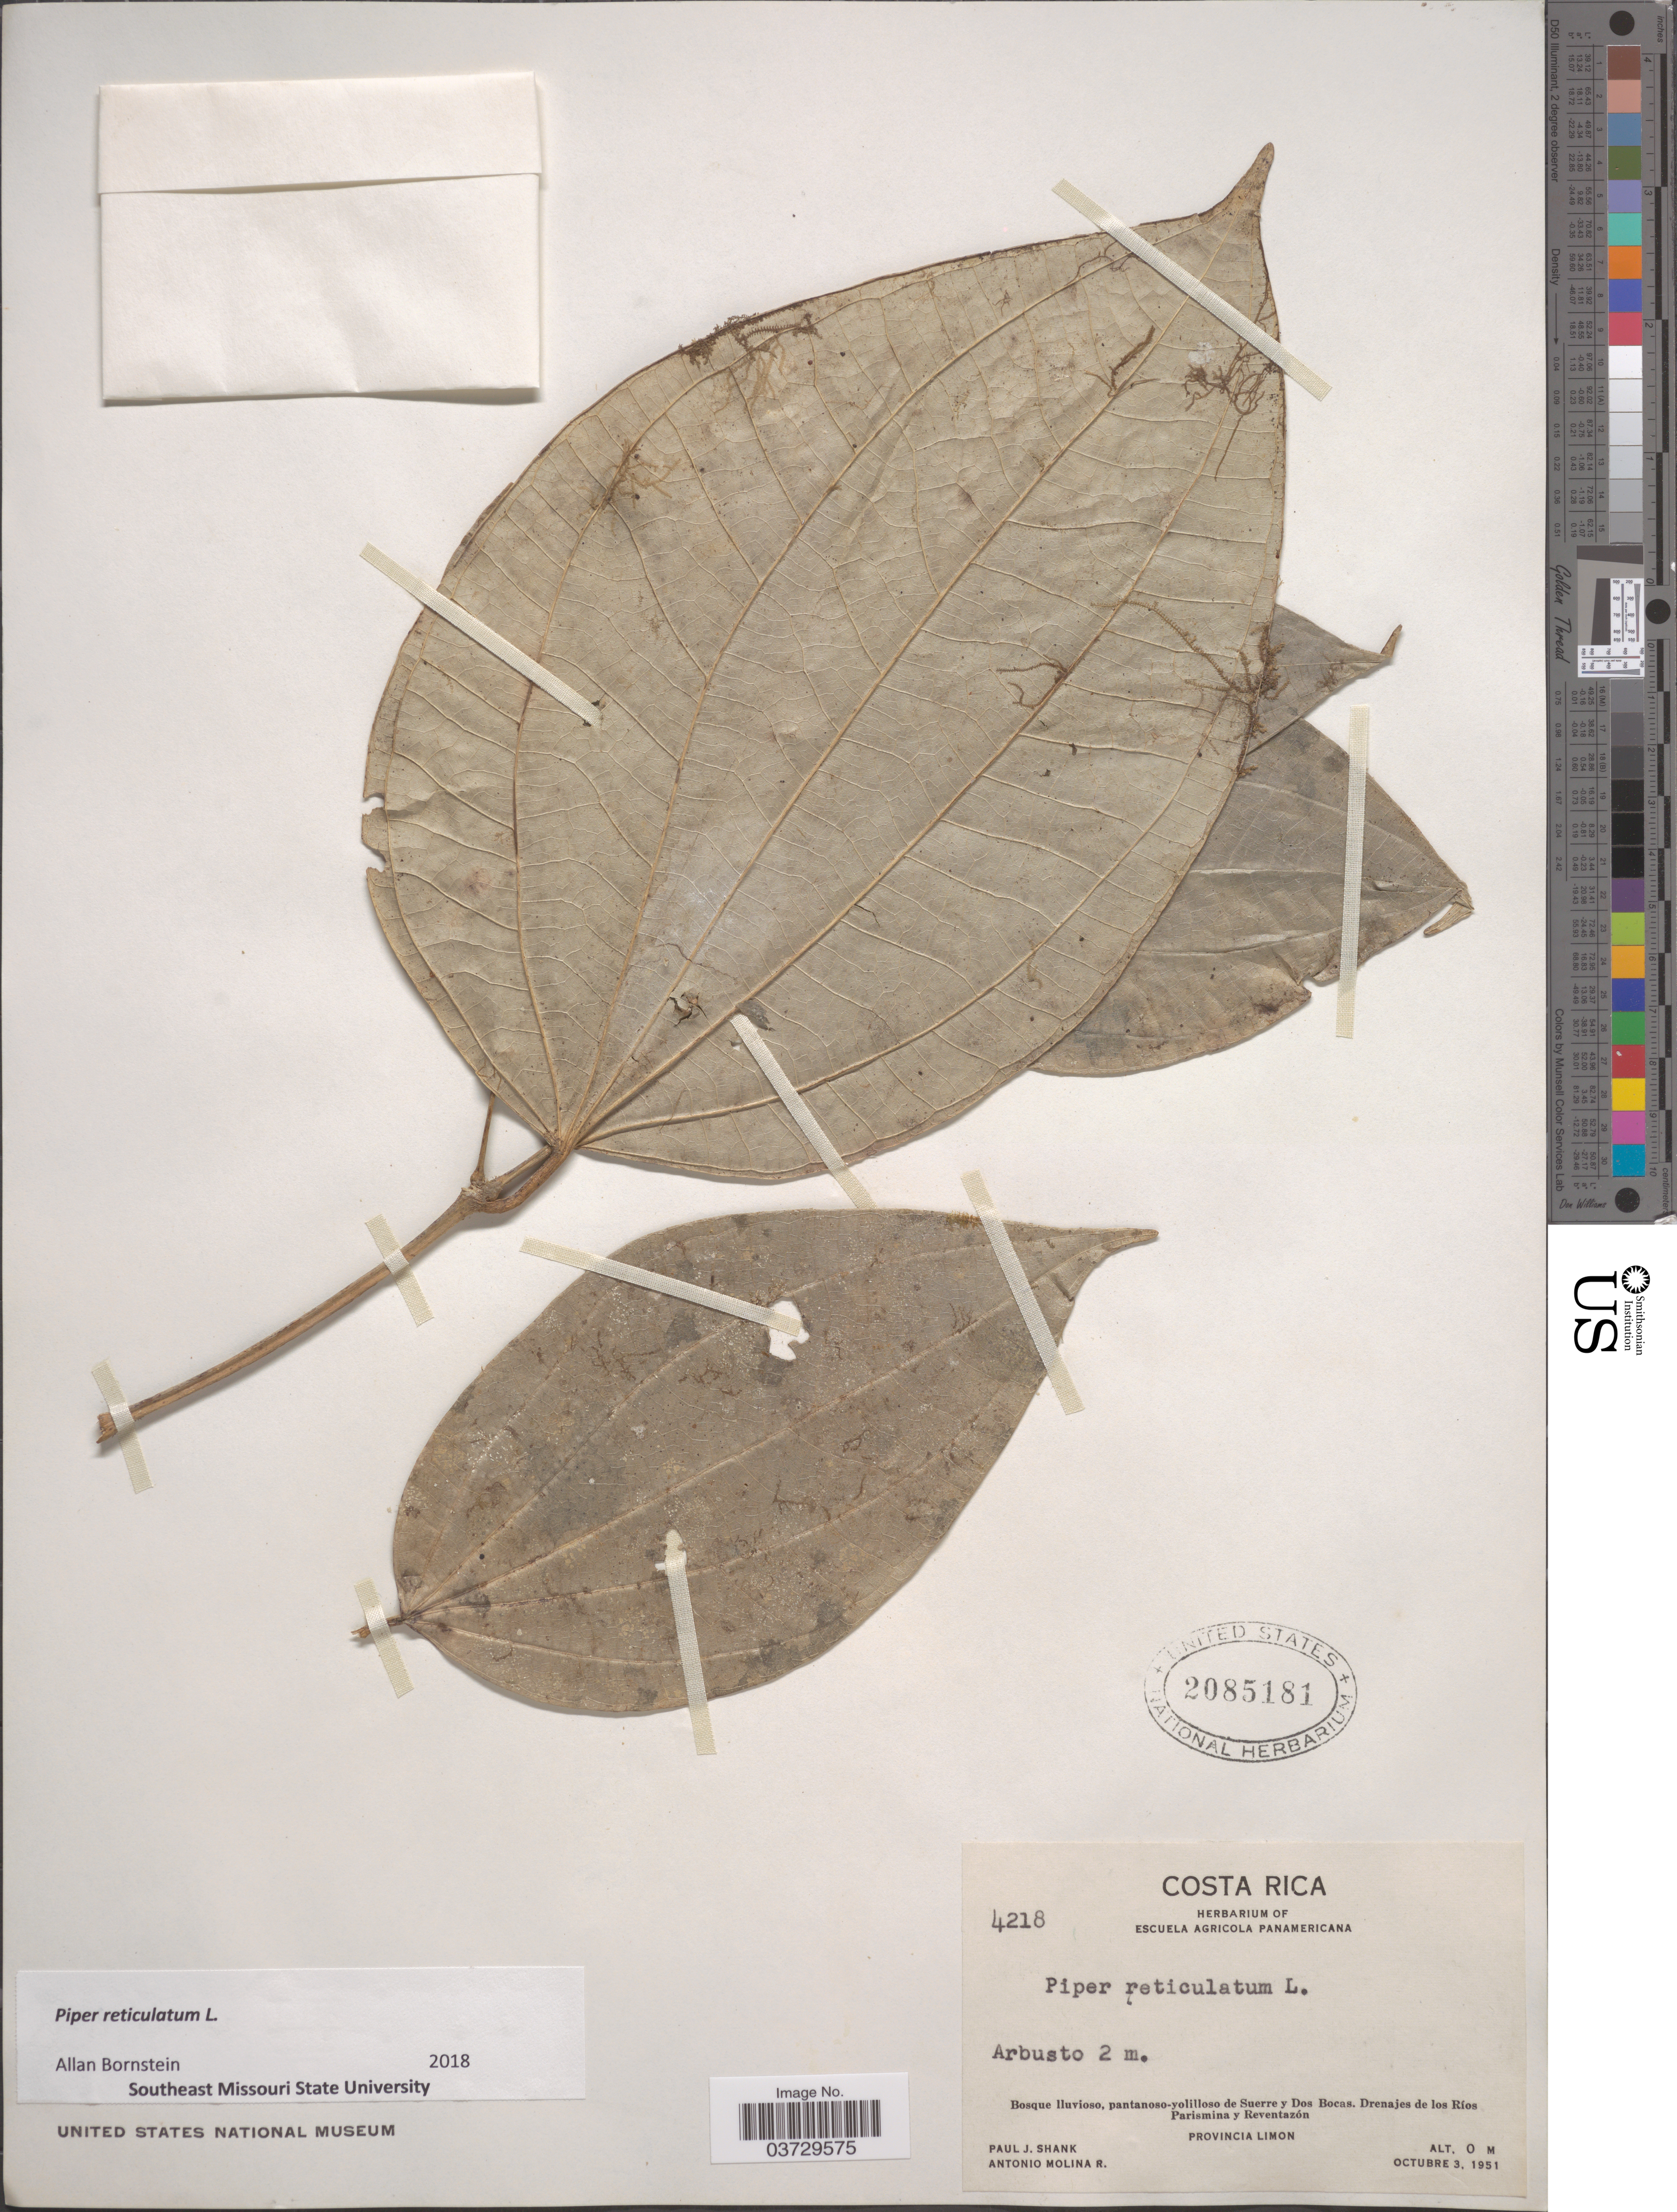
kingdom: Plantae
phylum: Tracheophyta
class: Magnoliopsida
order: Piperales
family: Piperaceae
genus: Piper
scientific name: Piper reticulatum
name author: L.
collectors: P. J. Shank & A. Molina R.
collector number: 4218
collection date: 1951-10-03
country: Costa Rica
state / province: Limón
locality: Pantanoso-yolilloso de Suerre y Dos Bocas. Drenajes de los Ríos Parismina y Reventazón.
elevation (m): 0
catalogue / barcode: US 2085181